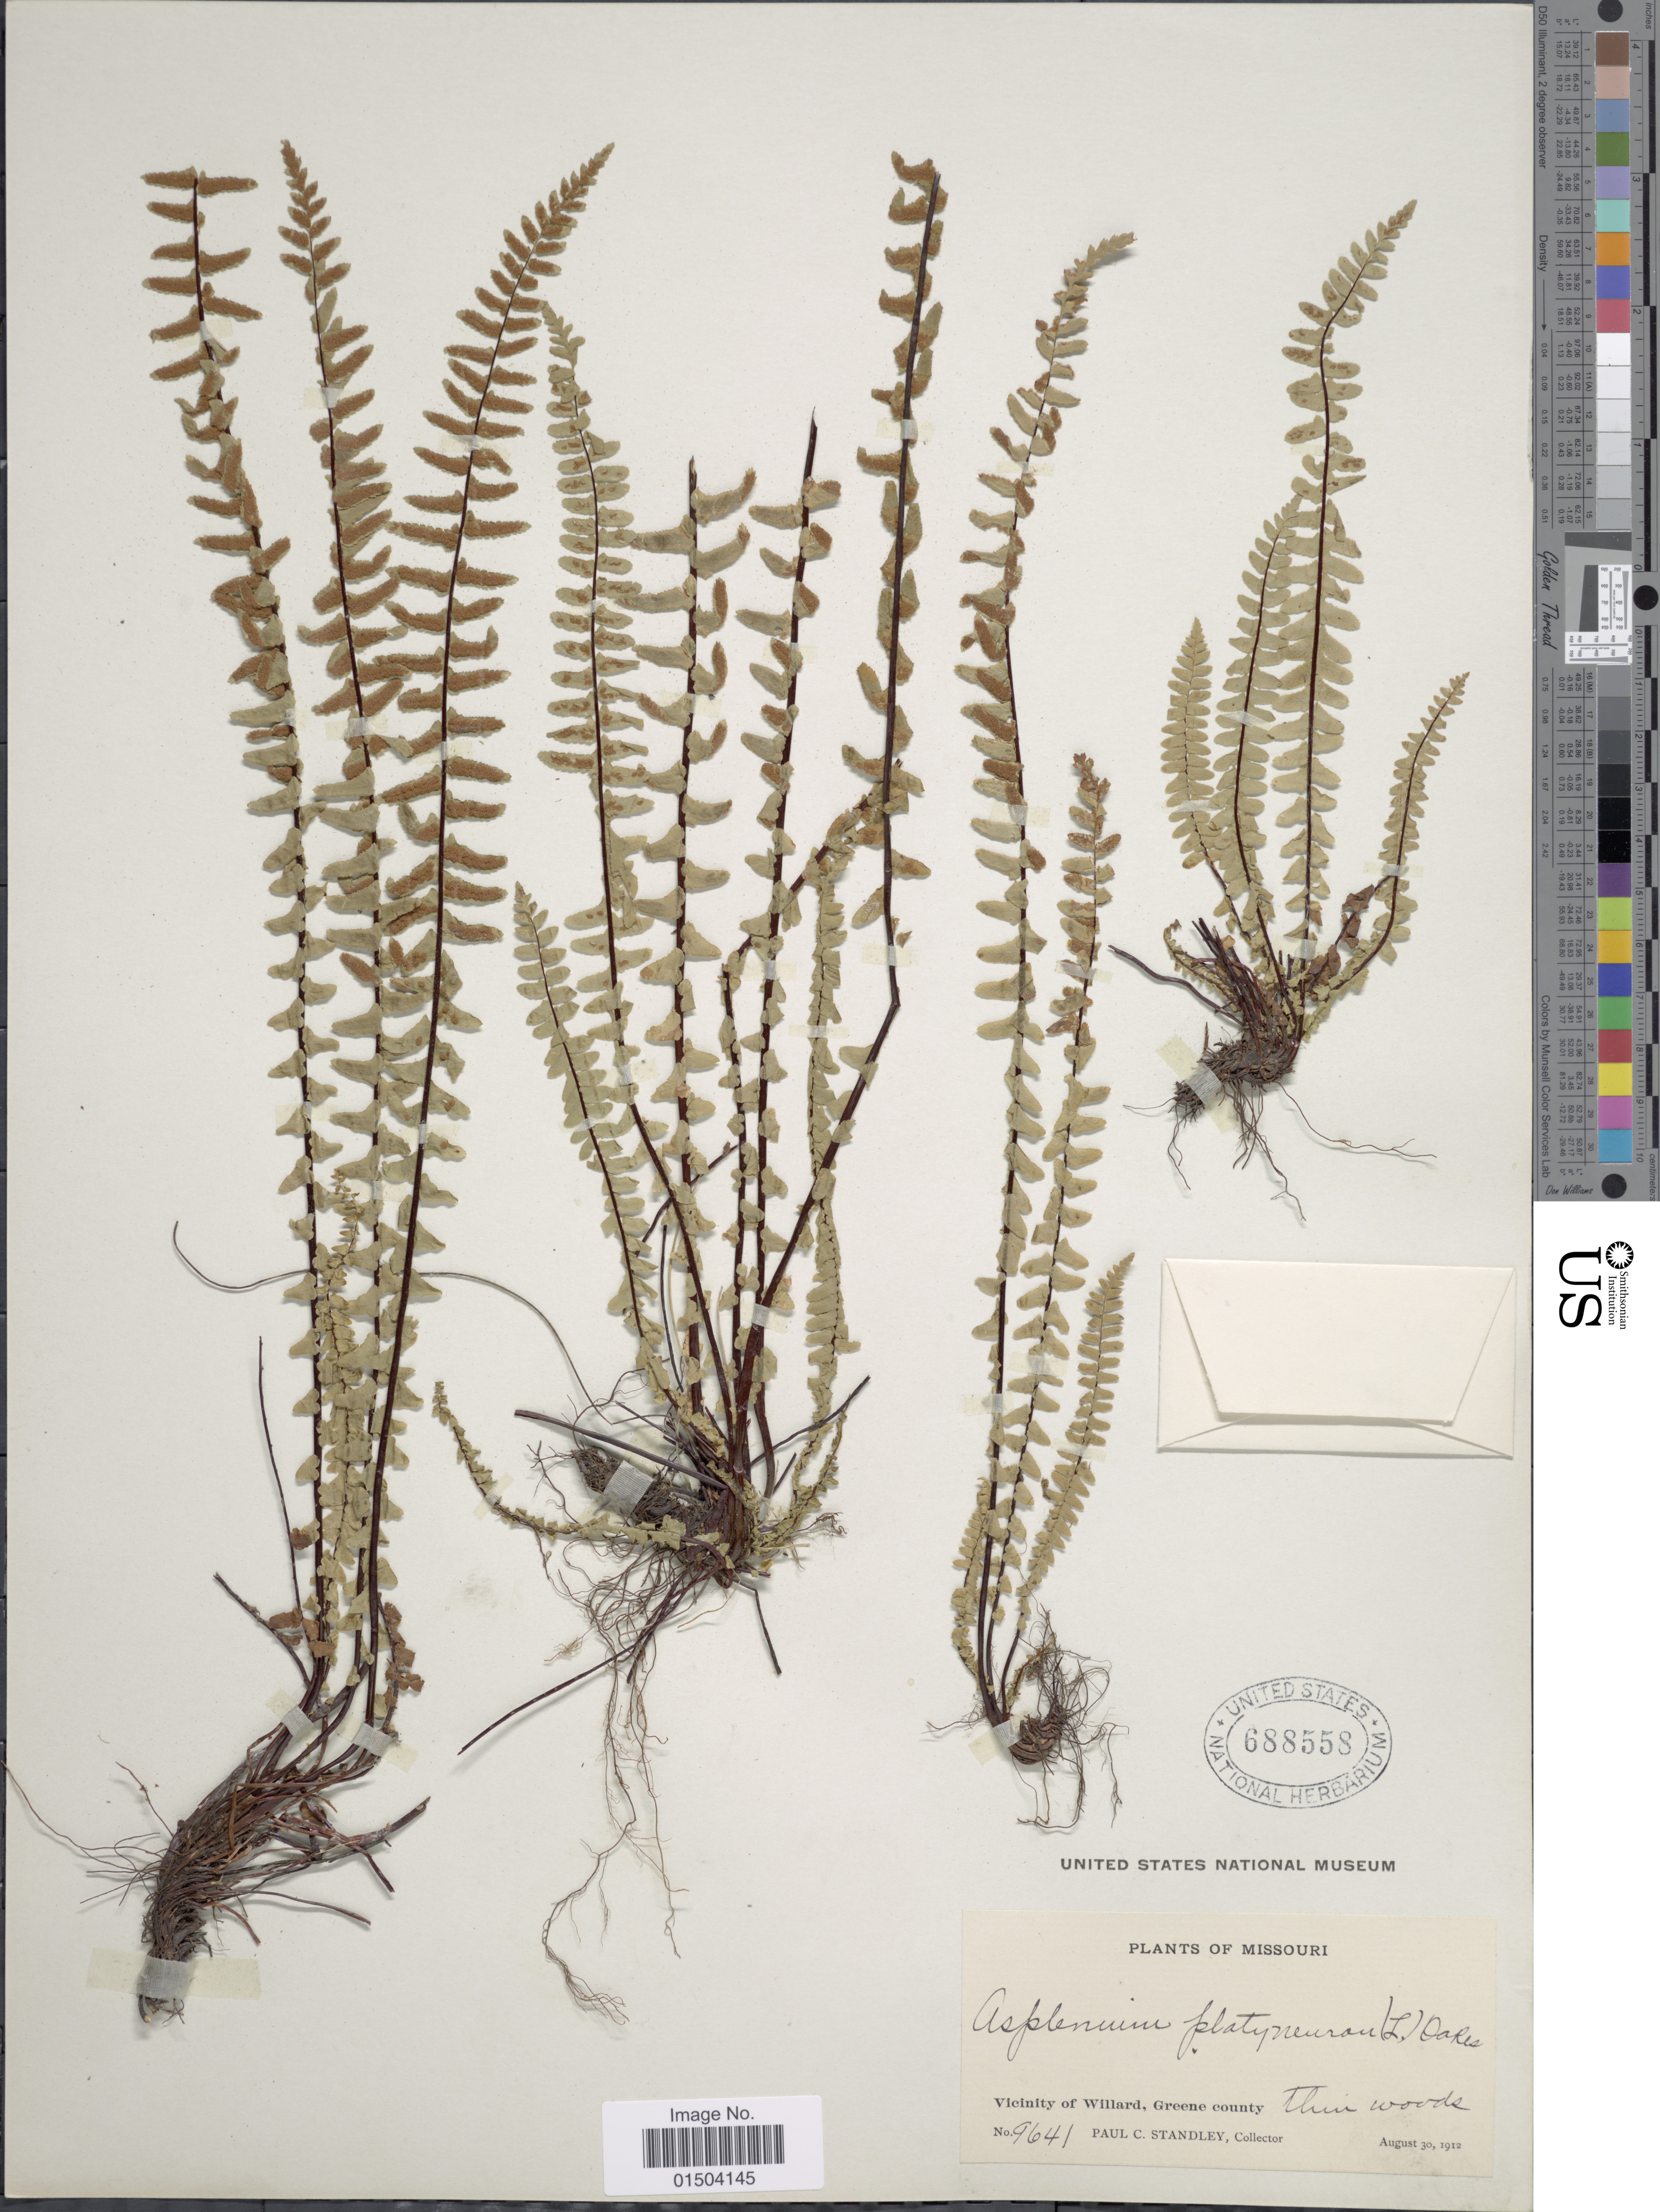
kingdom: Plantae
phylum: Tracheophyta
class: Polypodiopsida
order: Polypodiales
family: Aspleniaceae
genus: Asplenium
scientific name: Asplenium platyneuron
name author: (L.) Britton, Stearns & Poggenb.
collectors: P. C. Standley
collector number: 9641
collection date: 1912-08-30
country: United States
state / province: Missouri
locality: Vicinity of Willard, Greene county, thin woods.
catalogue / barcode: US 688558